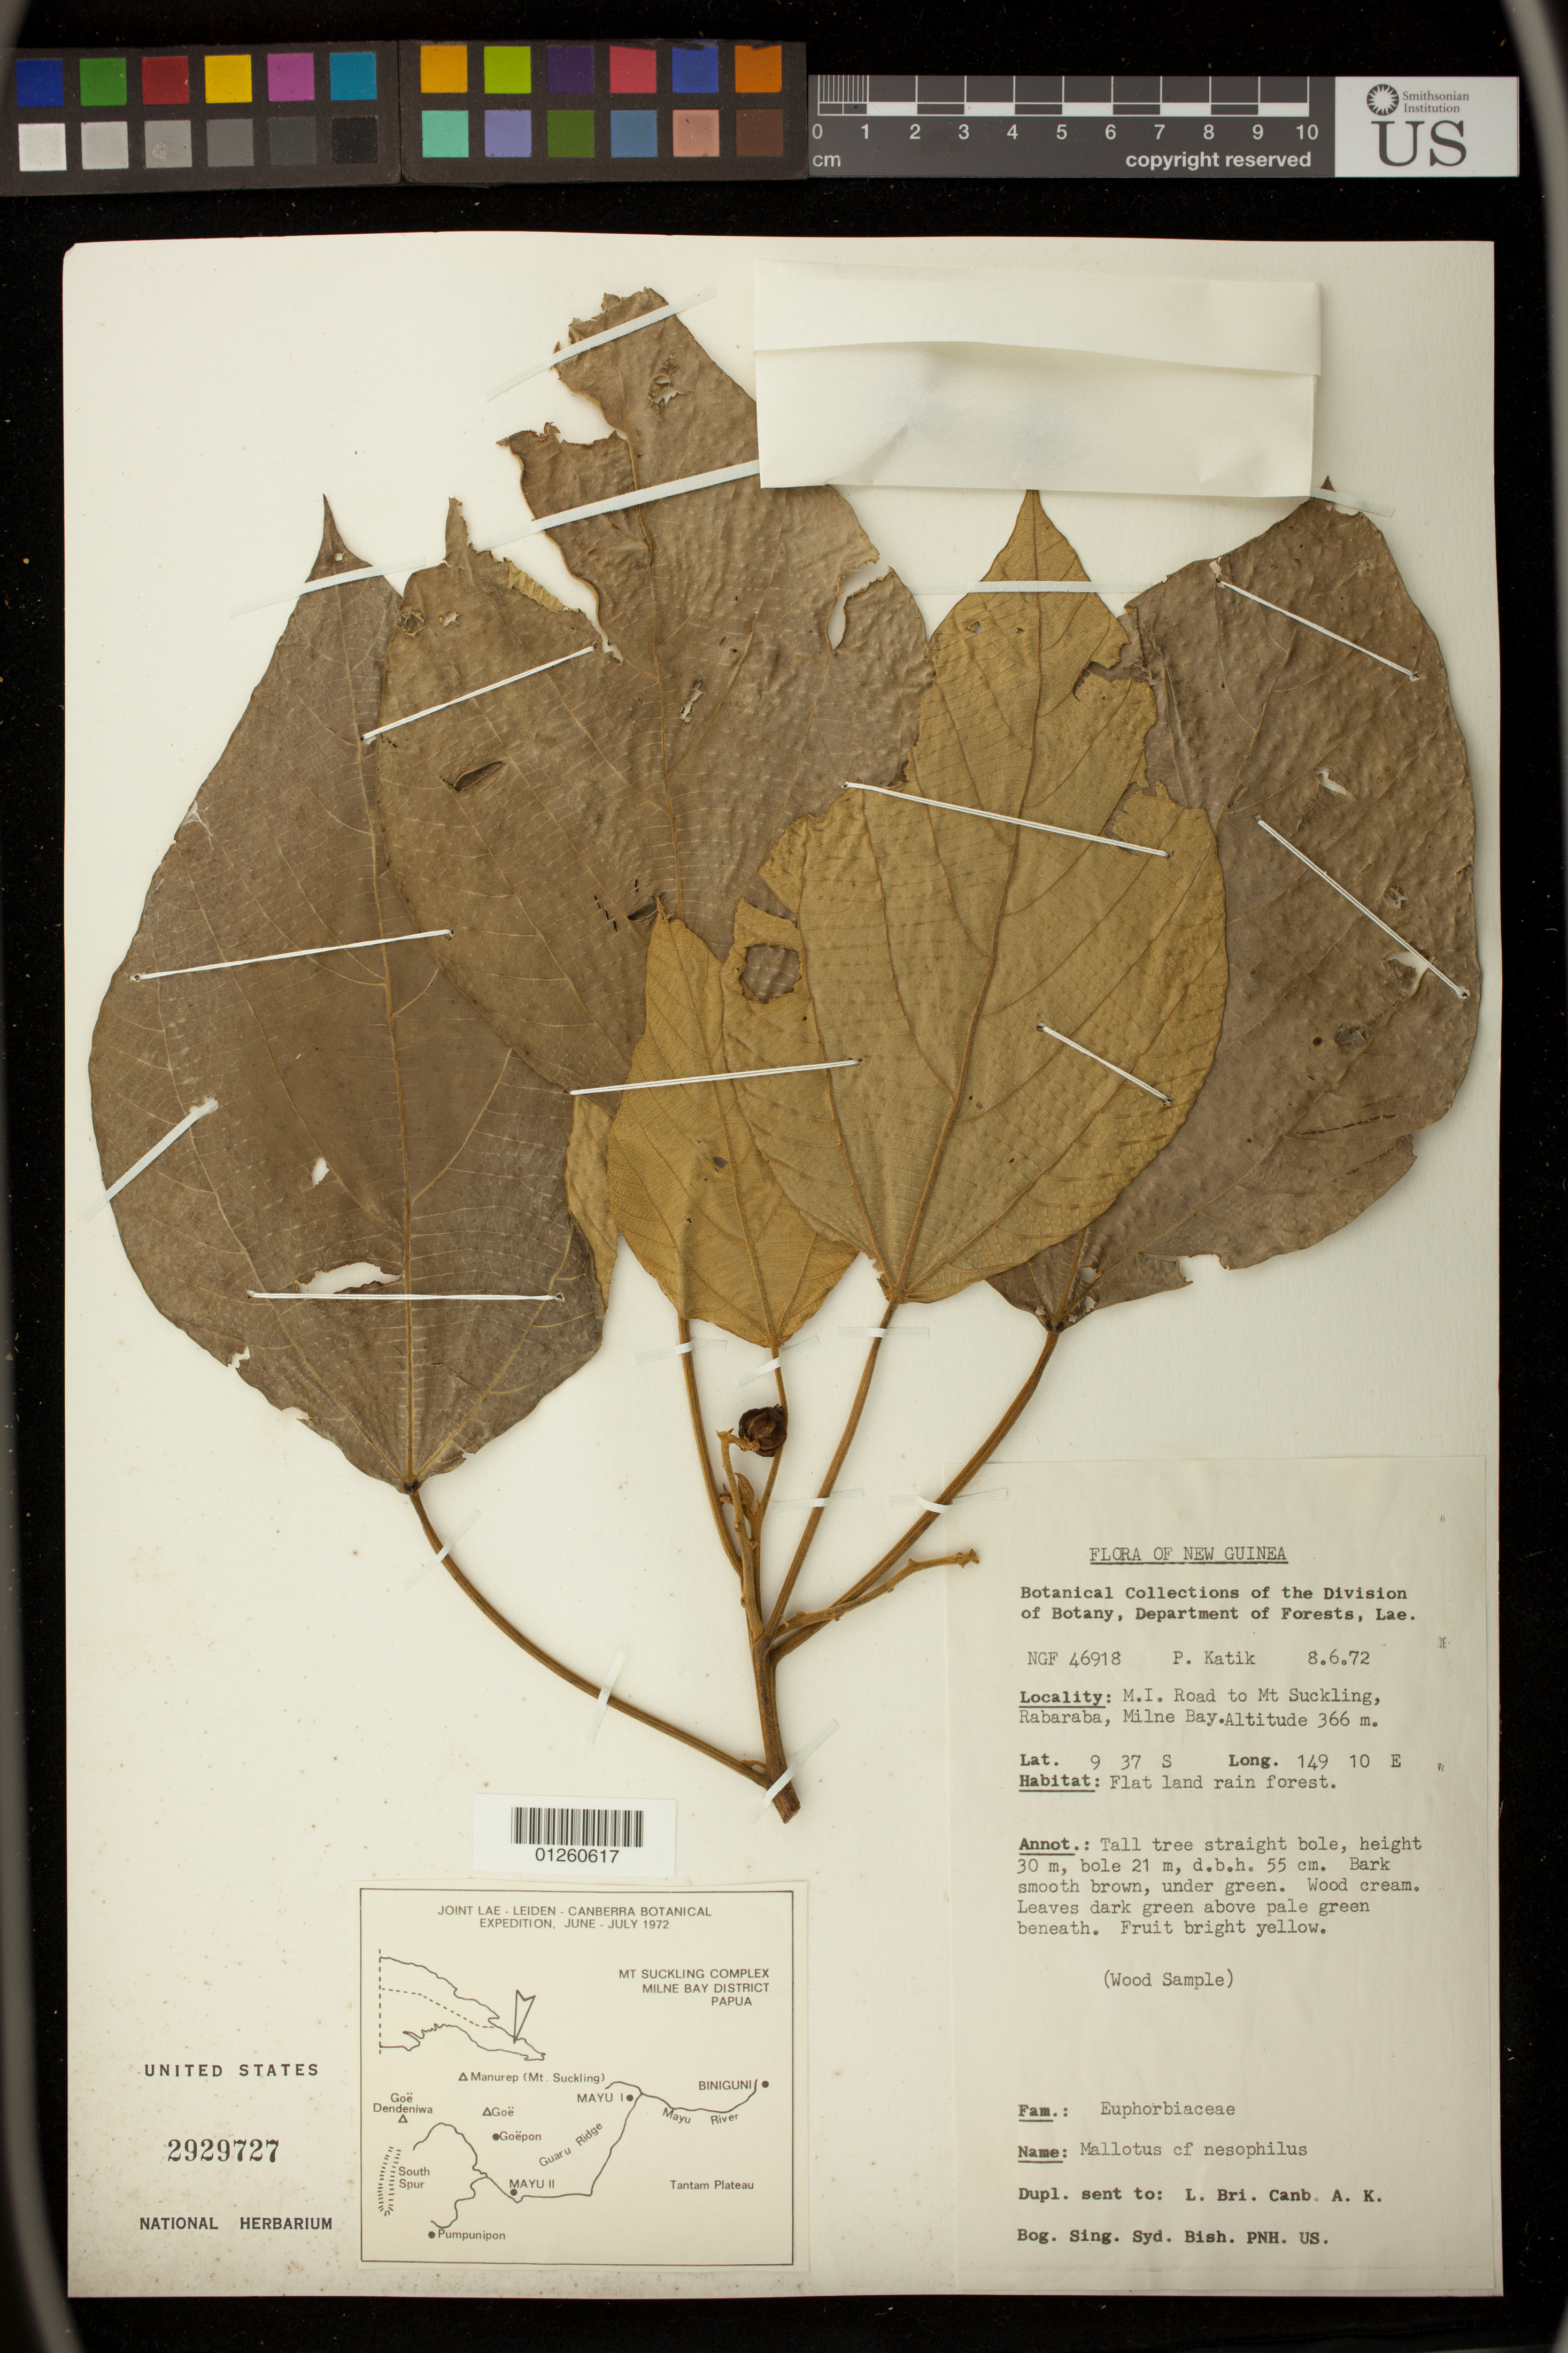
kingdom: Plantae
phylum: Tracheophyta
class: Magnoliopsida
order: Malpighiales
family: Euphorbiaceae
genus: Mallotus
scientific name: Mallotus nesophilus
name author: Müll. Arg.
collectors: P. Katik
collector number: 46918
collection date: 1972-06-08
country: Papua New Guinea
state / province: Milne Bay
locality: M.I. Road to Mt Suckling, Rabaraba.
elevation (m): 366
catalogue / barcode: US 2929727